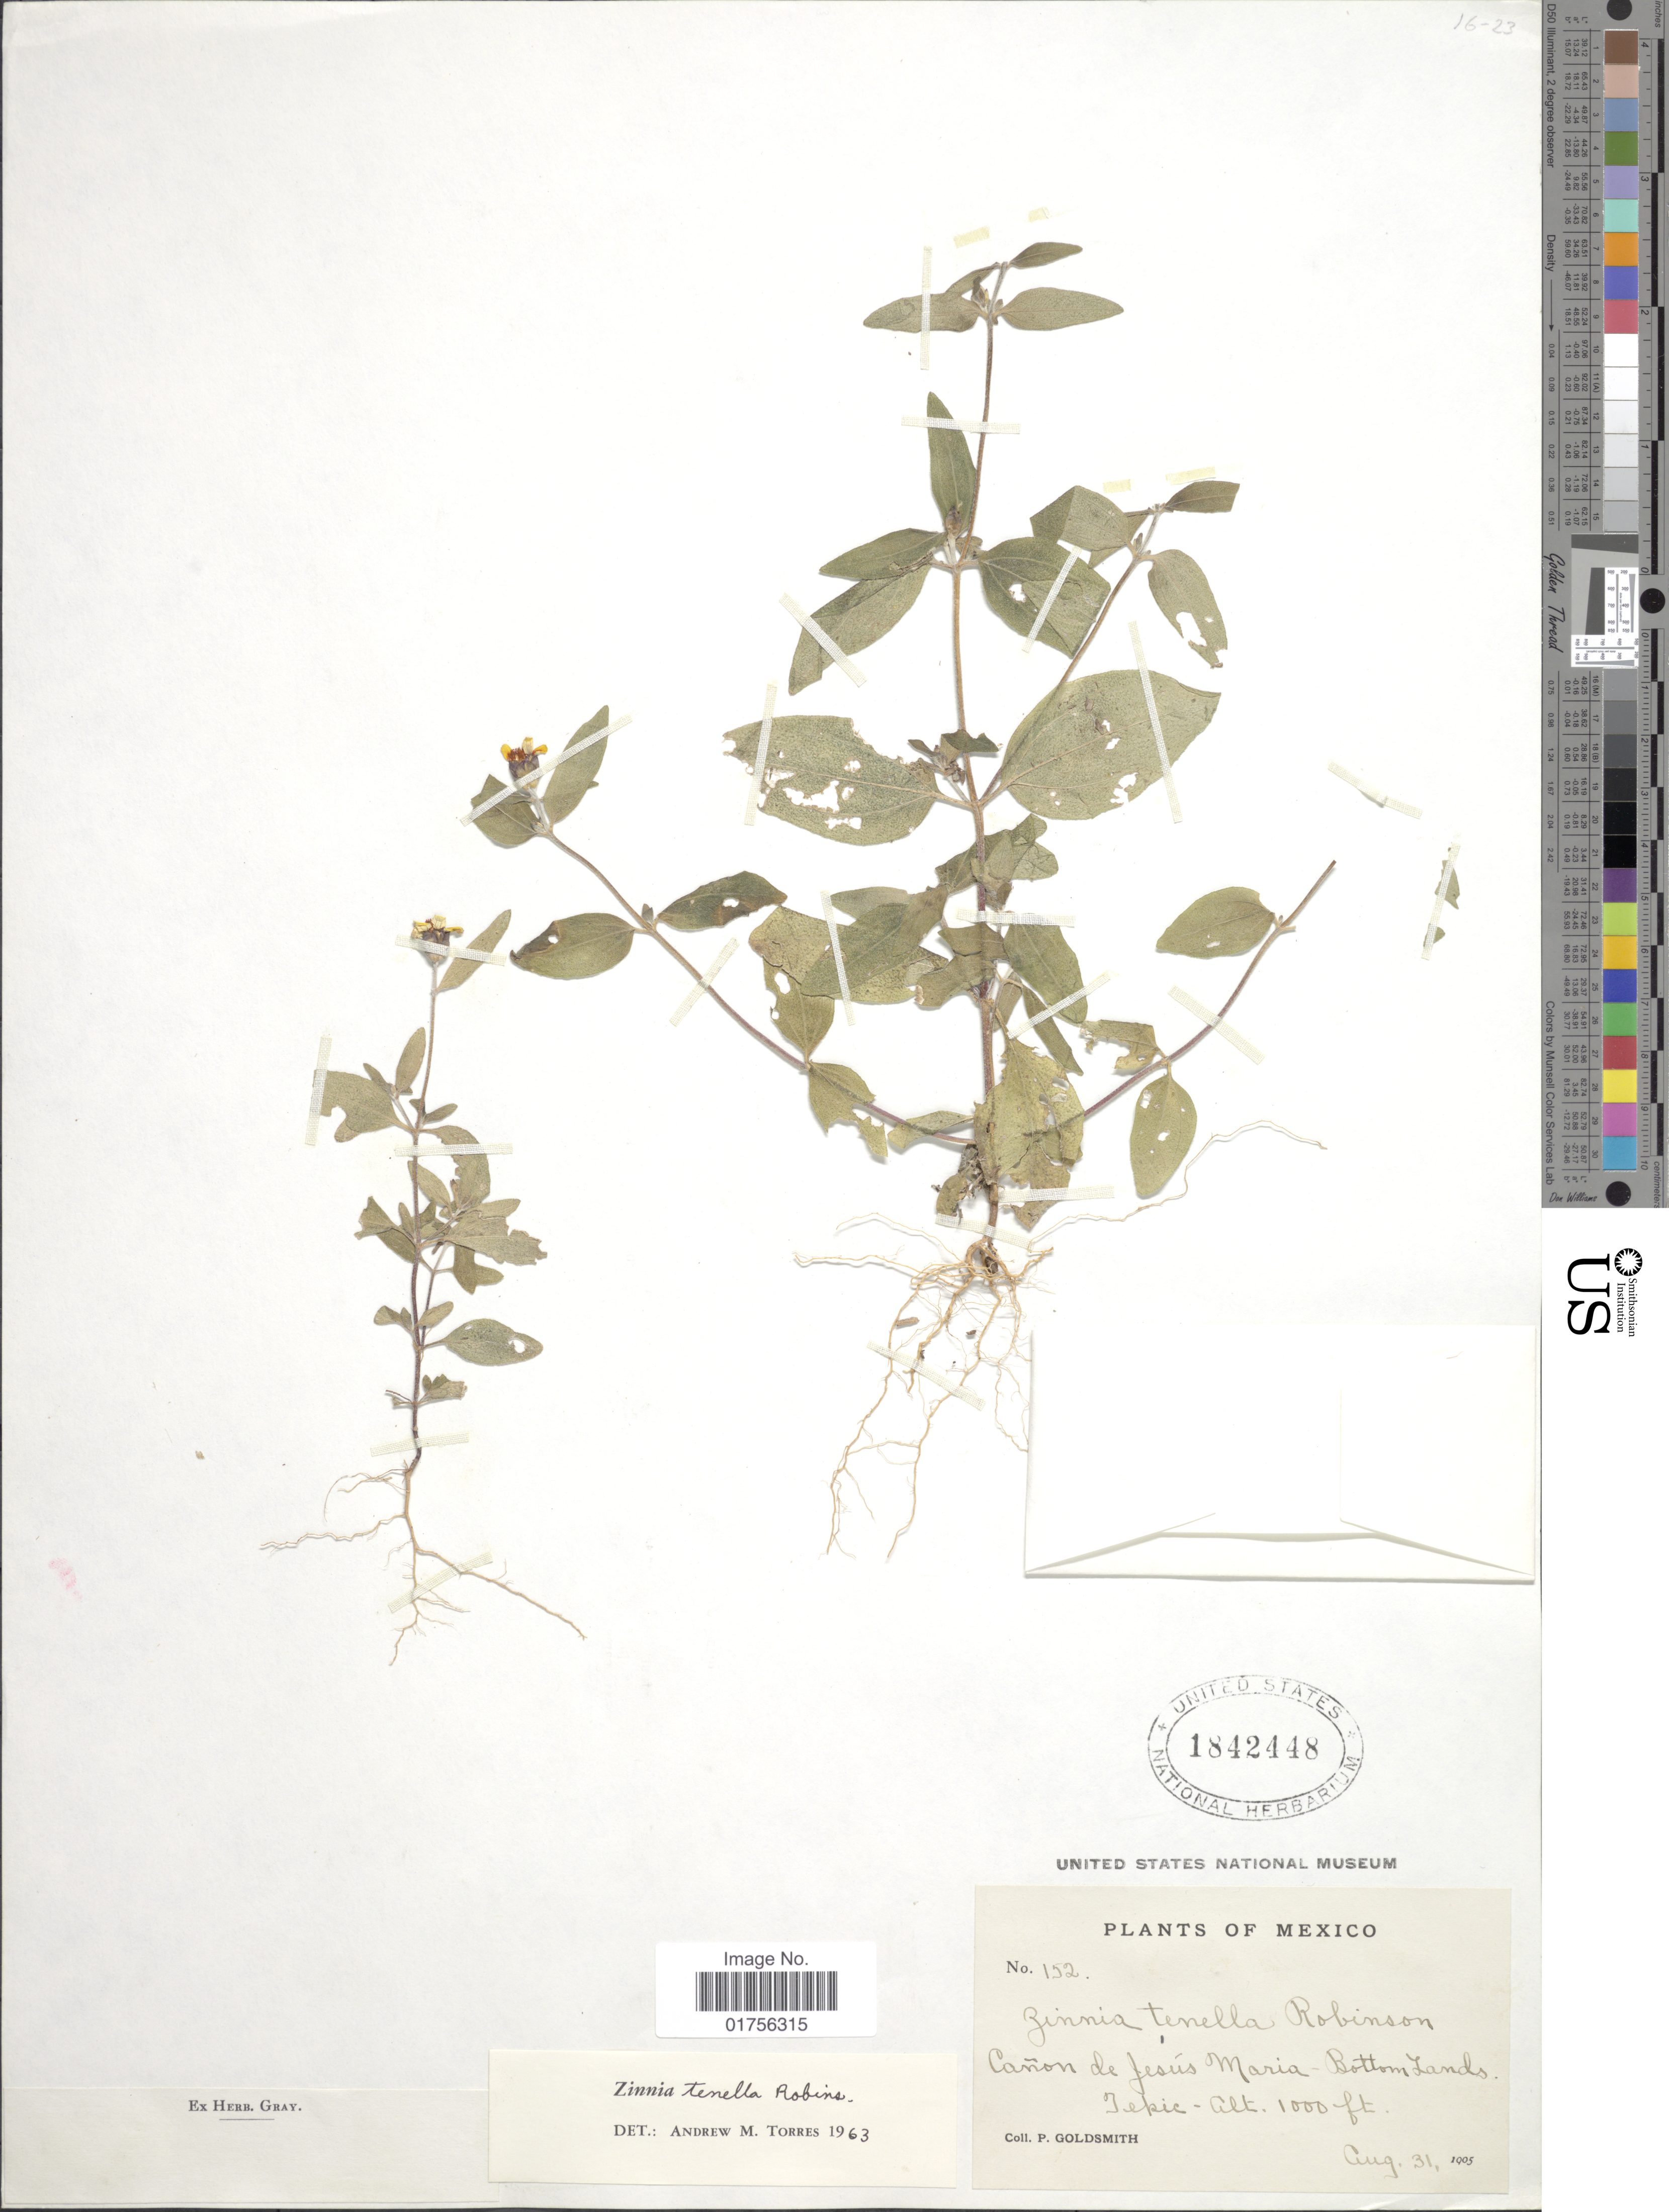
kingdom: Plantae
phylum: Tracheophyta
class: Magnoliopsida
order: Asterales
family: Asteraceae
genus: Zinnia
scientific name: Zinnia tenella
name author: B.L. Rob.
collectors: P. Goldsmith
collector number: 152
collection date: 1905-08-31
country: Mexico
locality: Canon de Jesus Maria Bottomlands Tepic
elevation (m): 305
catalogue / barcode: US 1842448